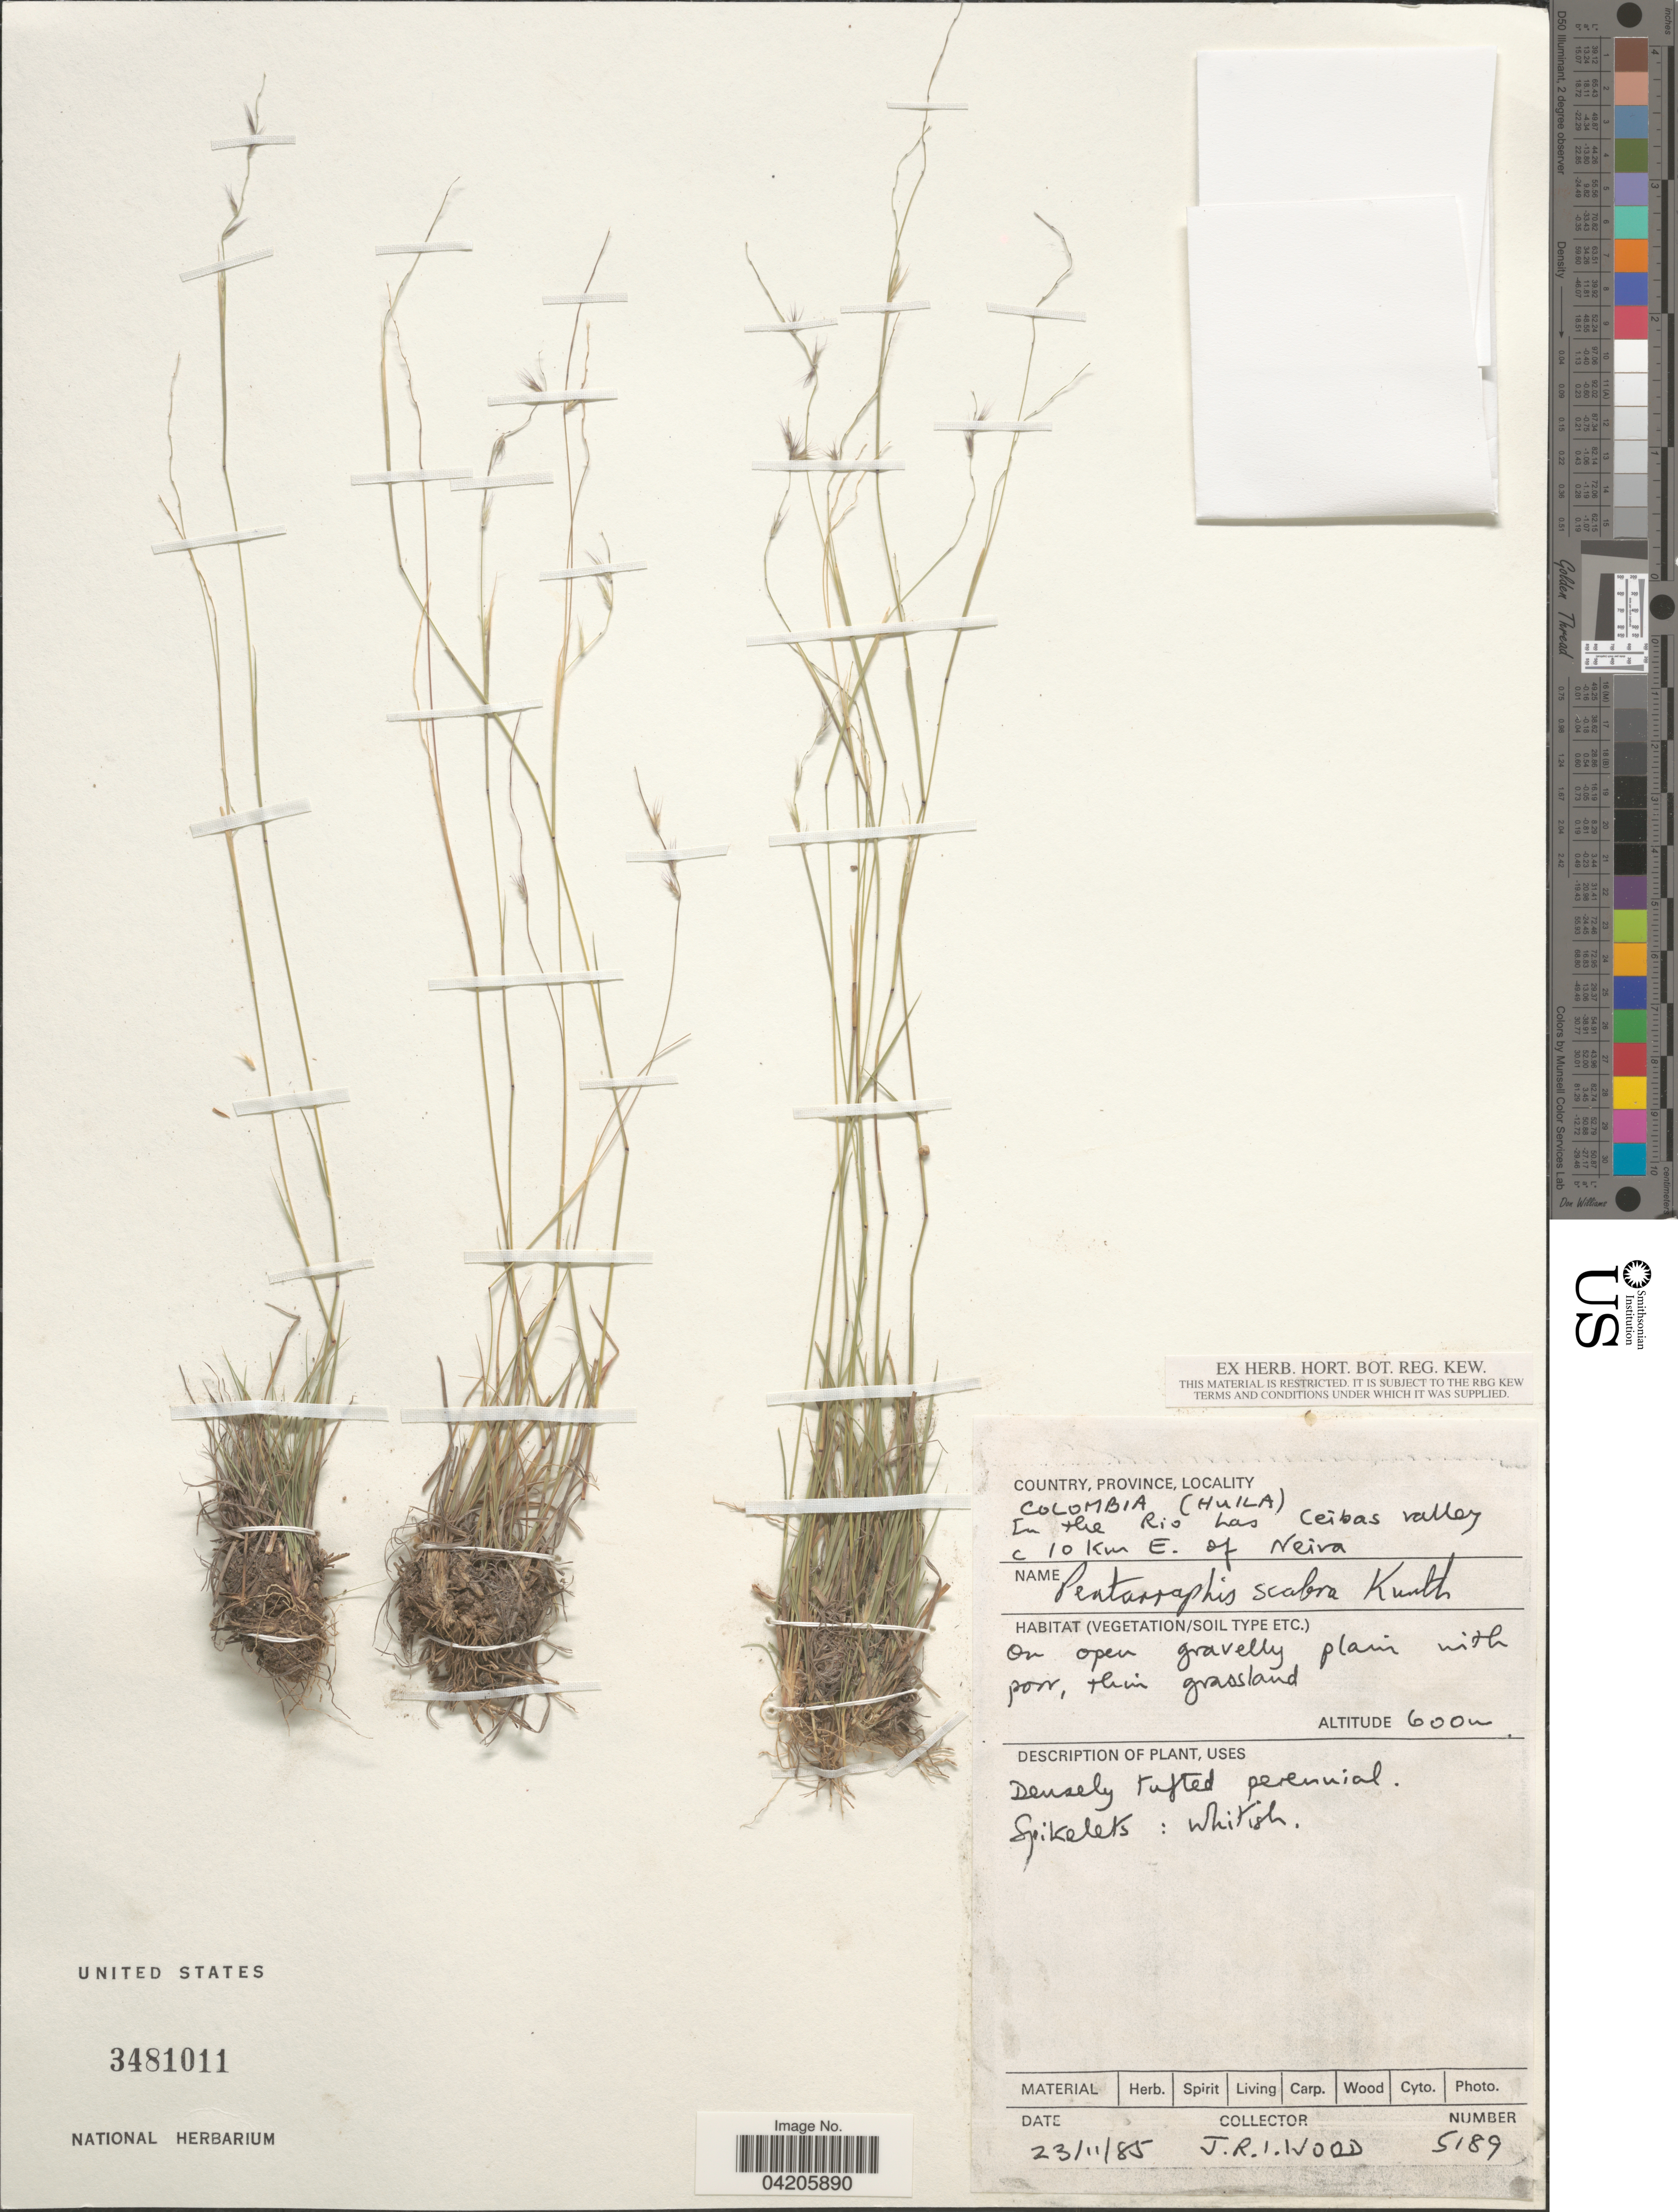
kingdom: Plantae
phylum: Tracheophyta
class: Liliopsida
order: Poales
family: Poaceae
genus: Bouteloua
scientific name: Bouteloua scabra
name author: (Kunth) Columbus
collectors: J. R. I. Wood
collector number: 5189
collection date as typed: Transcribed d/m/y: 23/11/85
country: Colombia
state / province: Huila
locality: In the Rio Las Ceibas valley c 10 Km E. of Neira.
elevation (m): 600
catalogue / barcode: US 3481011